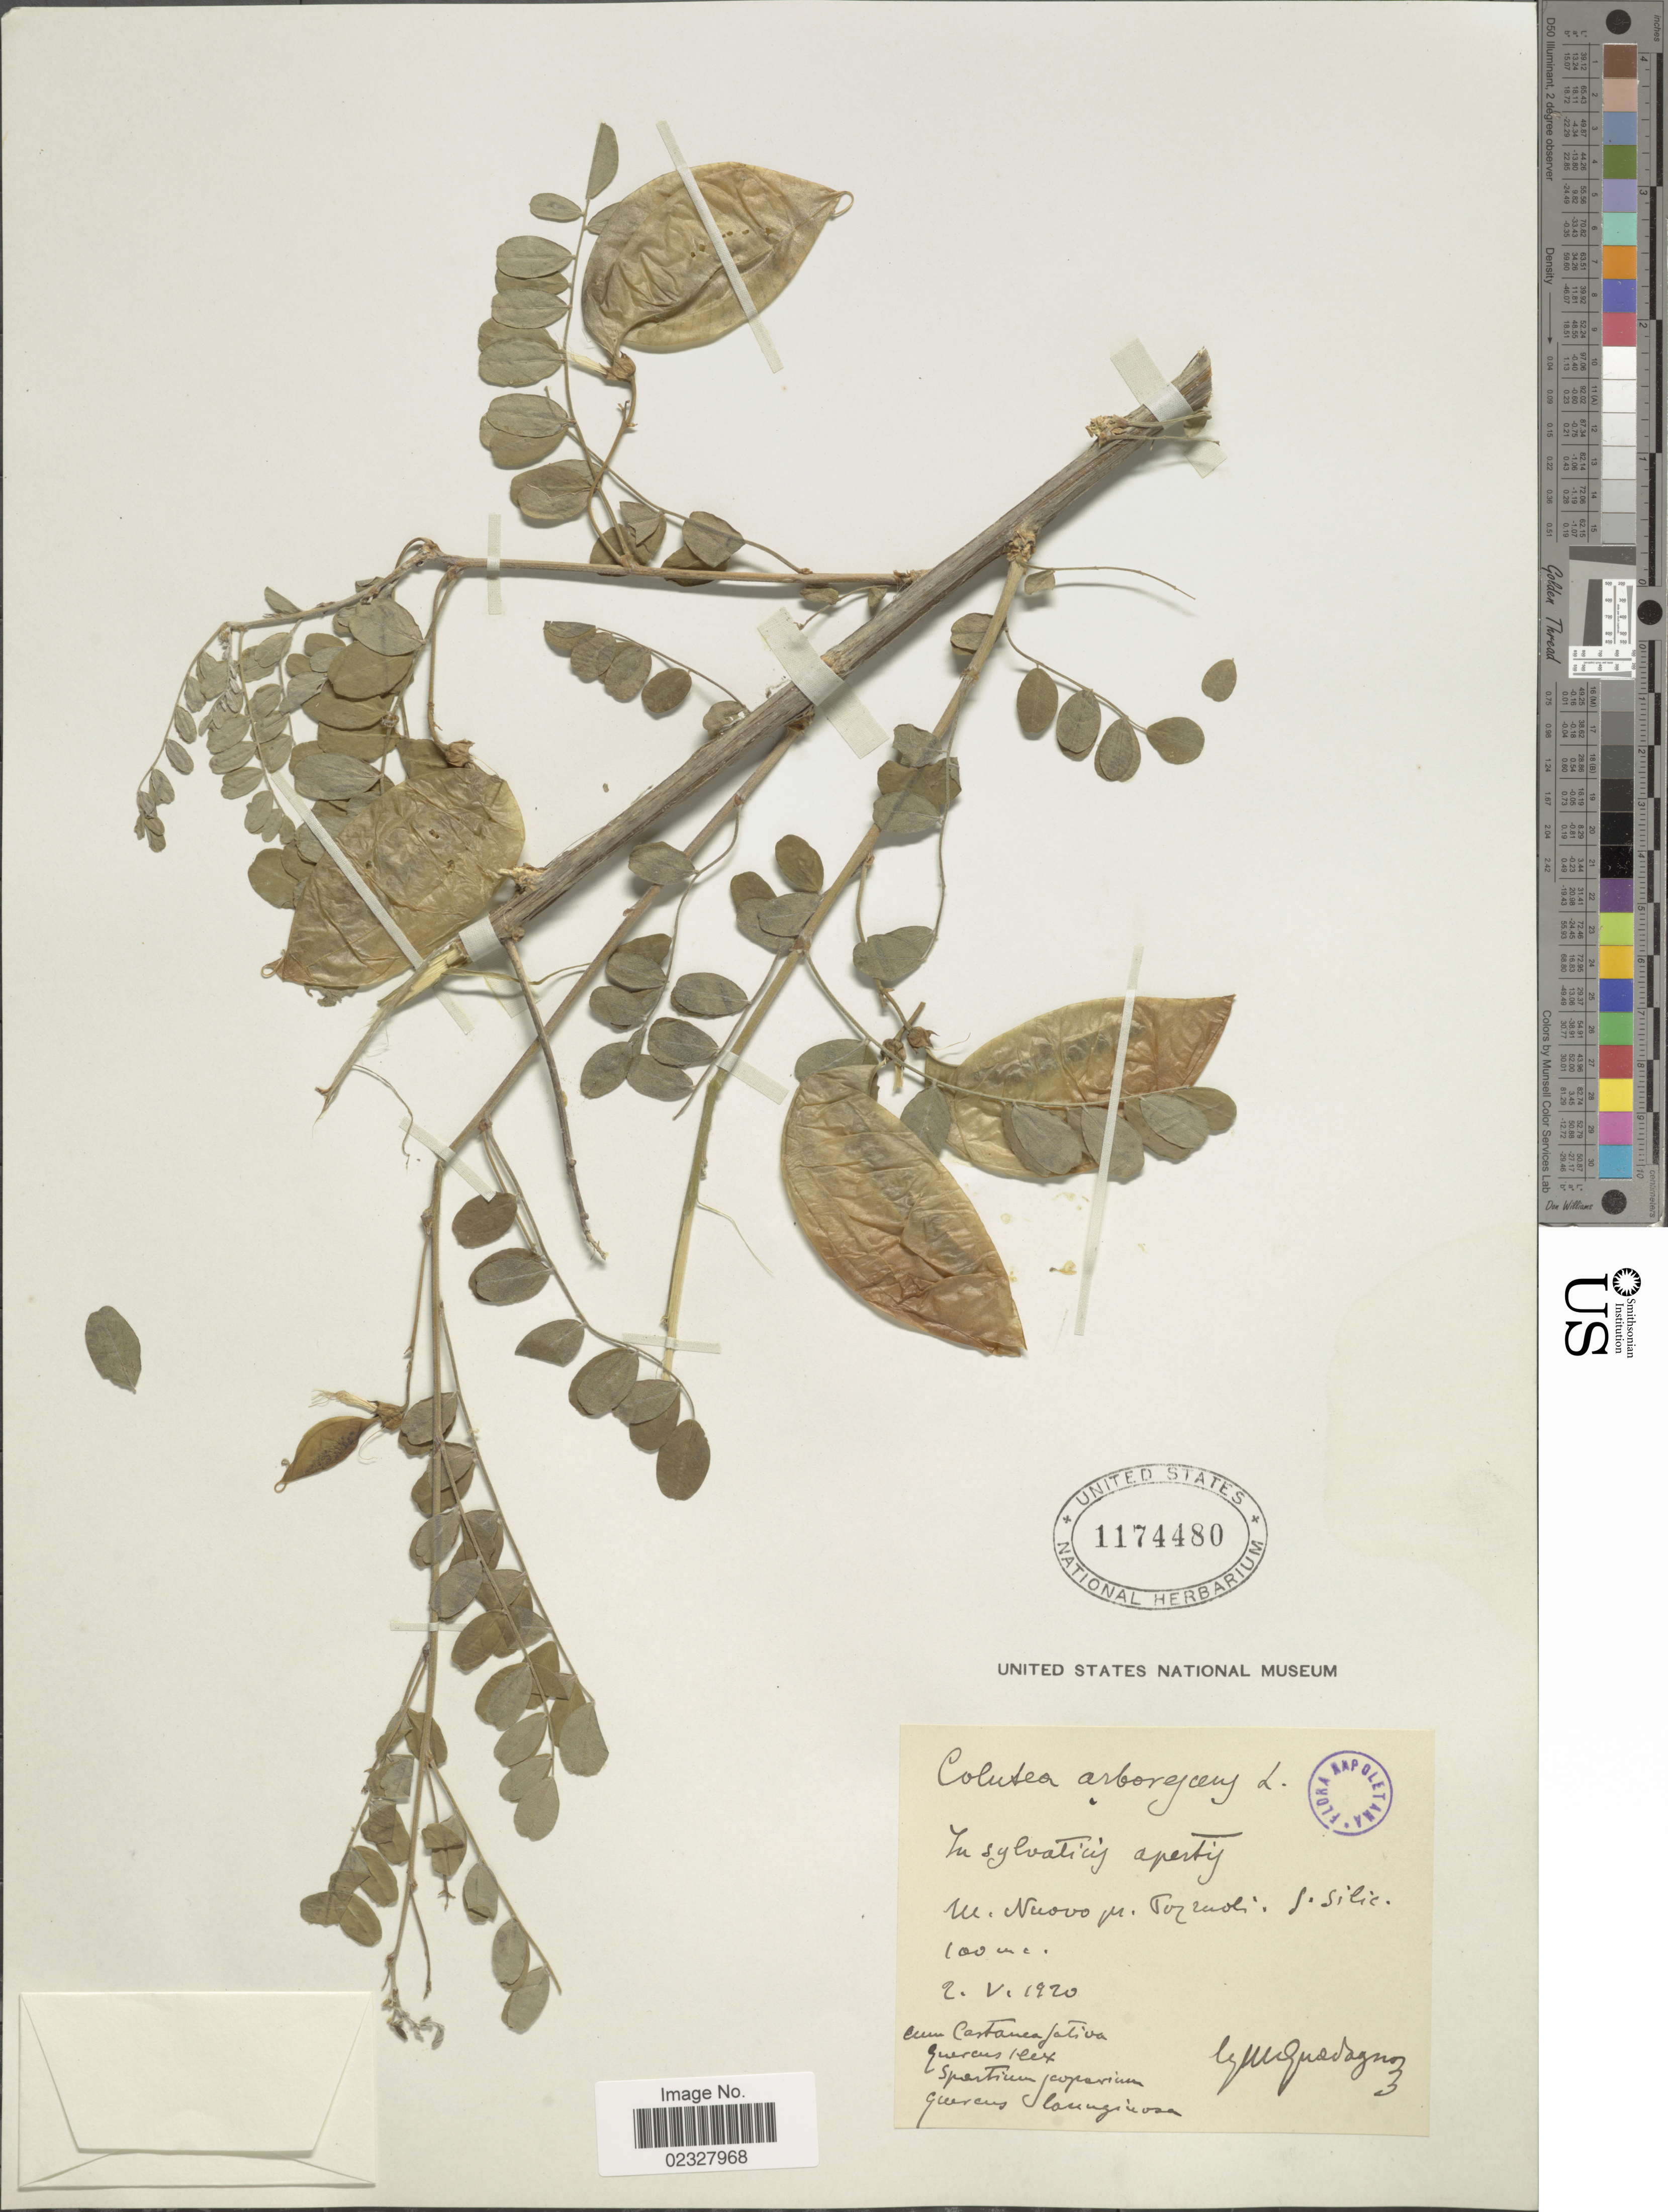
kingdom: Plantae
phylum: Tracheophyta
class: Magnoliopsida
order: Fabales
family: Fabaceae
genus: Colutea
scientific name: Colutea arborescens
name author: L.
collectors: G. Guadagno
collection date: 1920-05-02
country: Italy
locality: Napoletana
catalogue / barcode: US 1174480